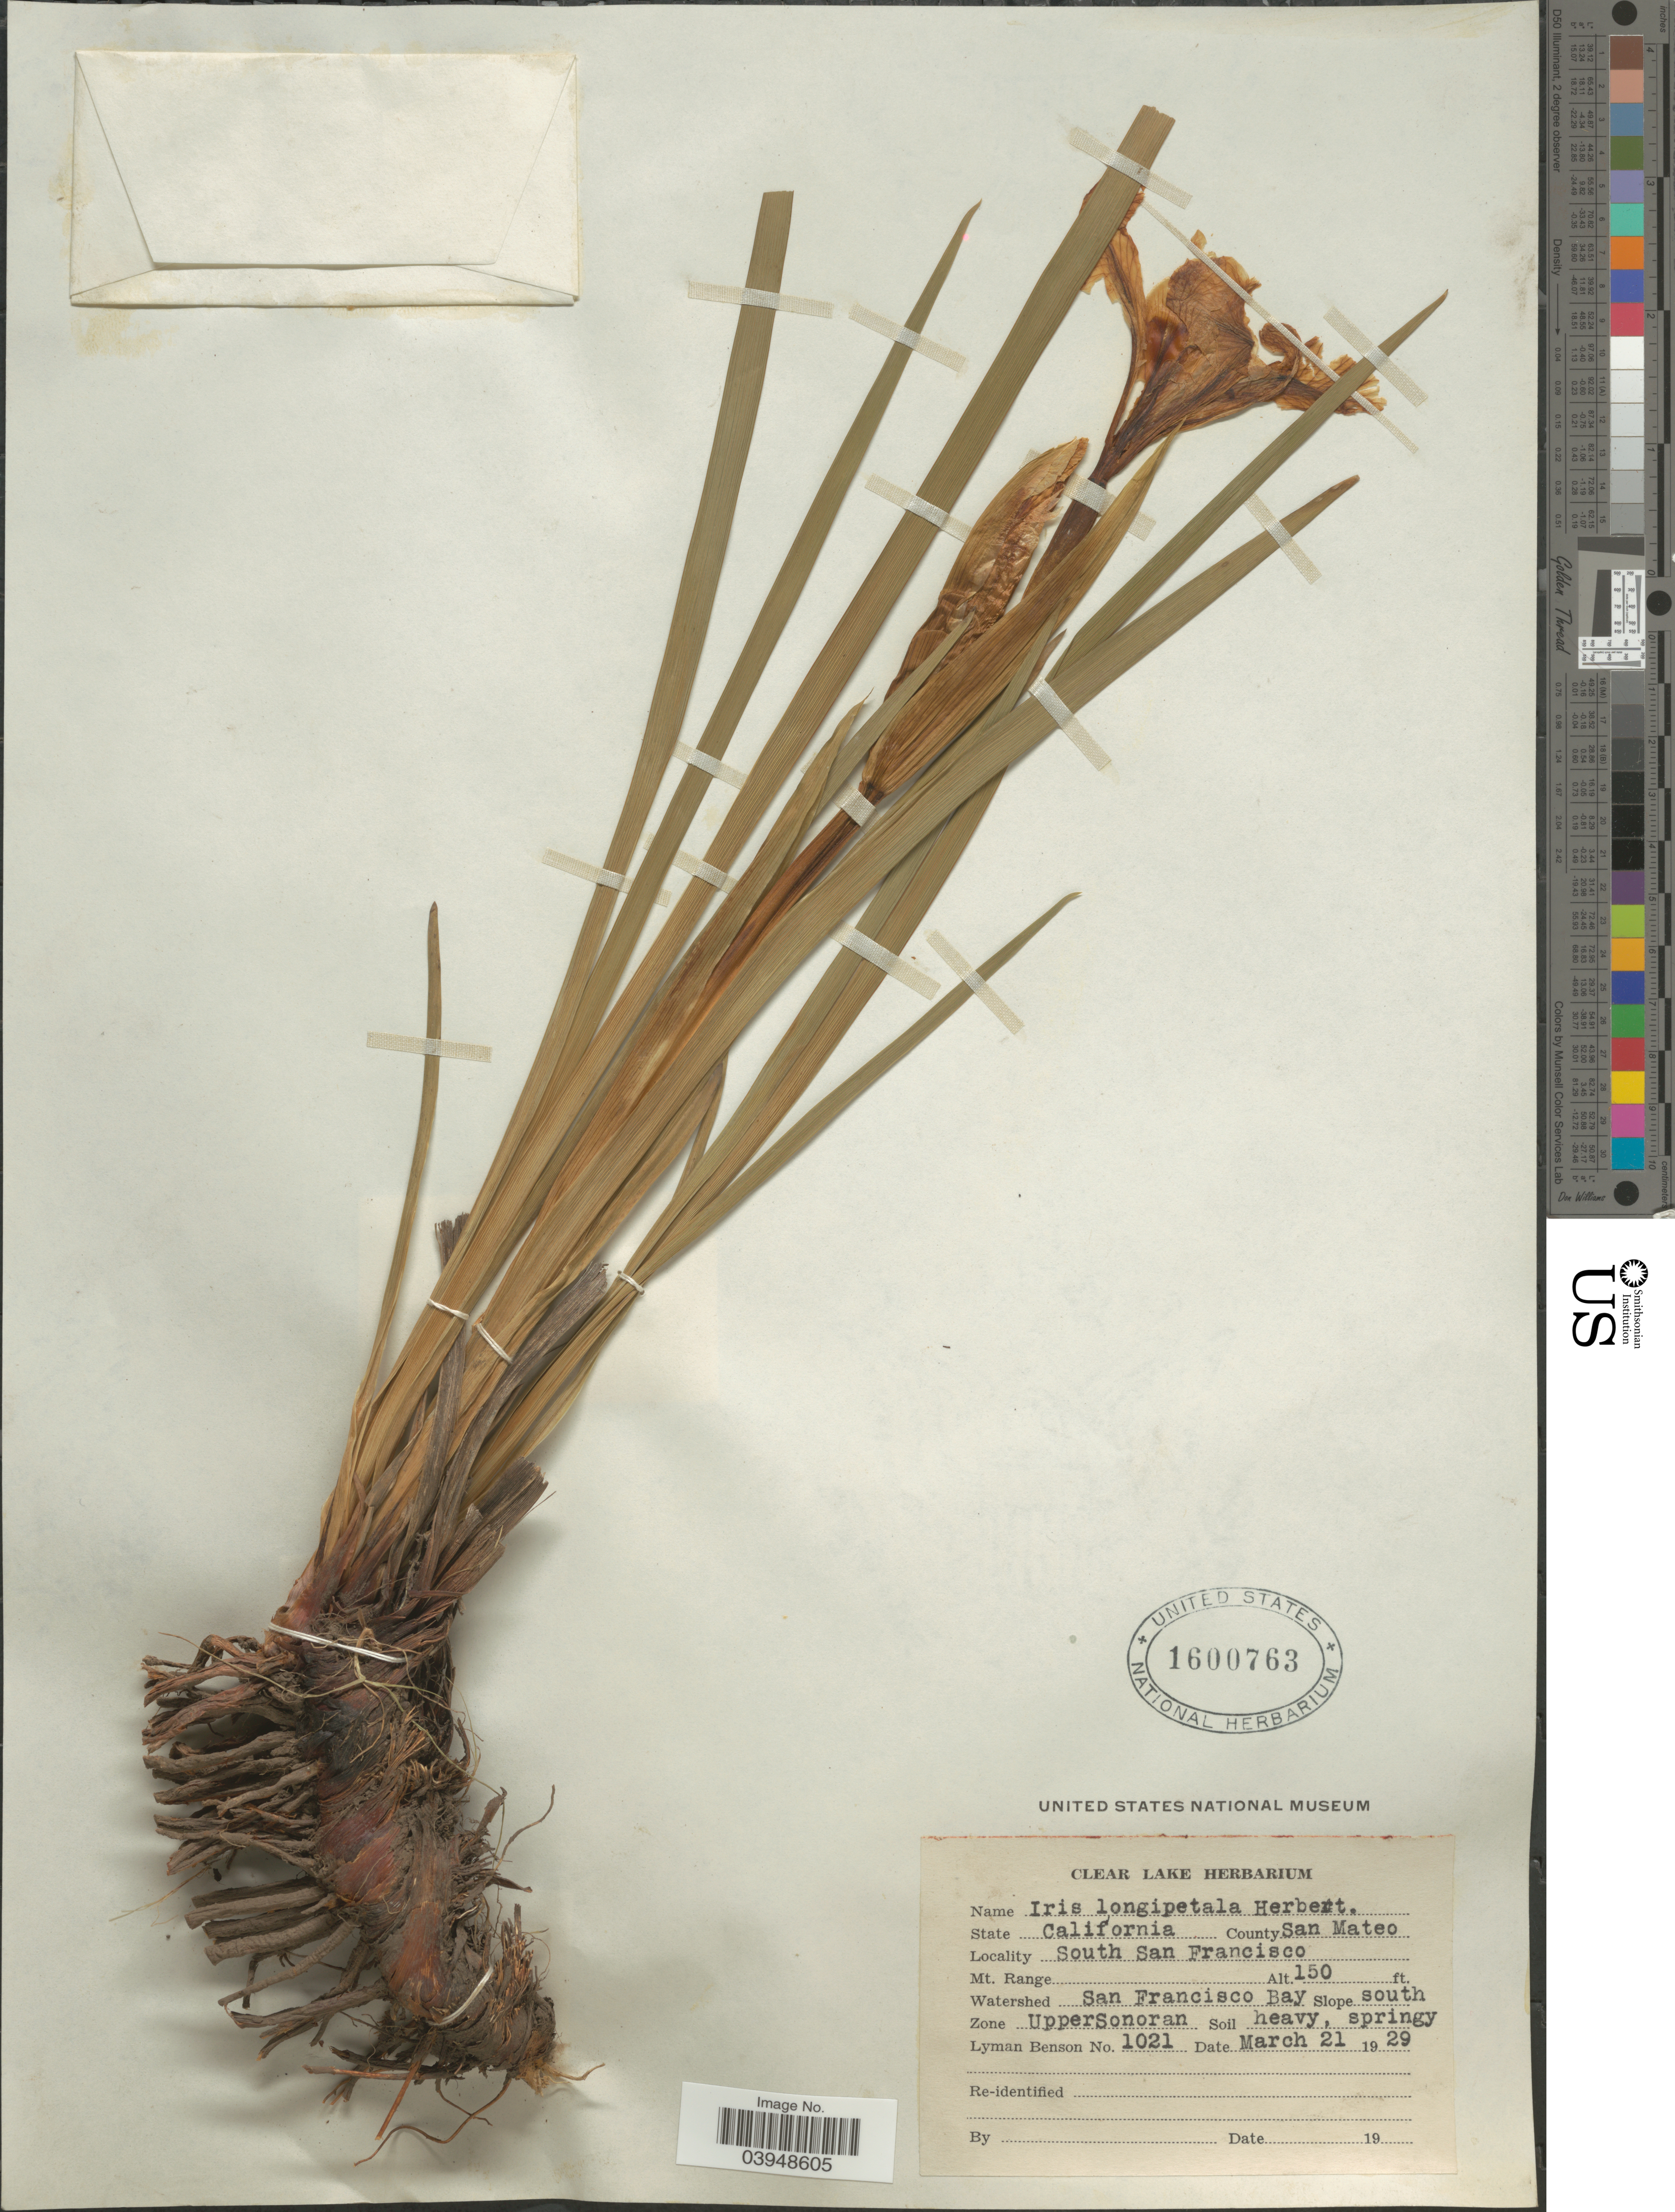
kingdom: Plantae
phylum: Tracheophyta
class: Liliopsida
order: Asparagales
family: Iridaceae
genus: Iris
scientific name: Iris longipetala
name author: Herb.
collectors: L. D. Benson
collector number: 1021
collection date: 1929-03-21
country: United States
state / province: California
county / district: San Mateo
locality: County San Mateo. South San Francisco. Watershed San Francisco Bay. Slope South. Zone Upper Sonoran.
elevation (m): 46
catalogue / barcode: US 1600763